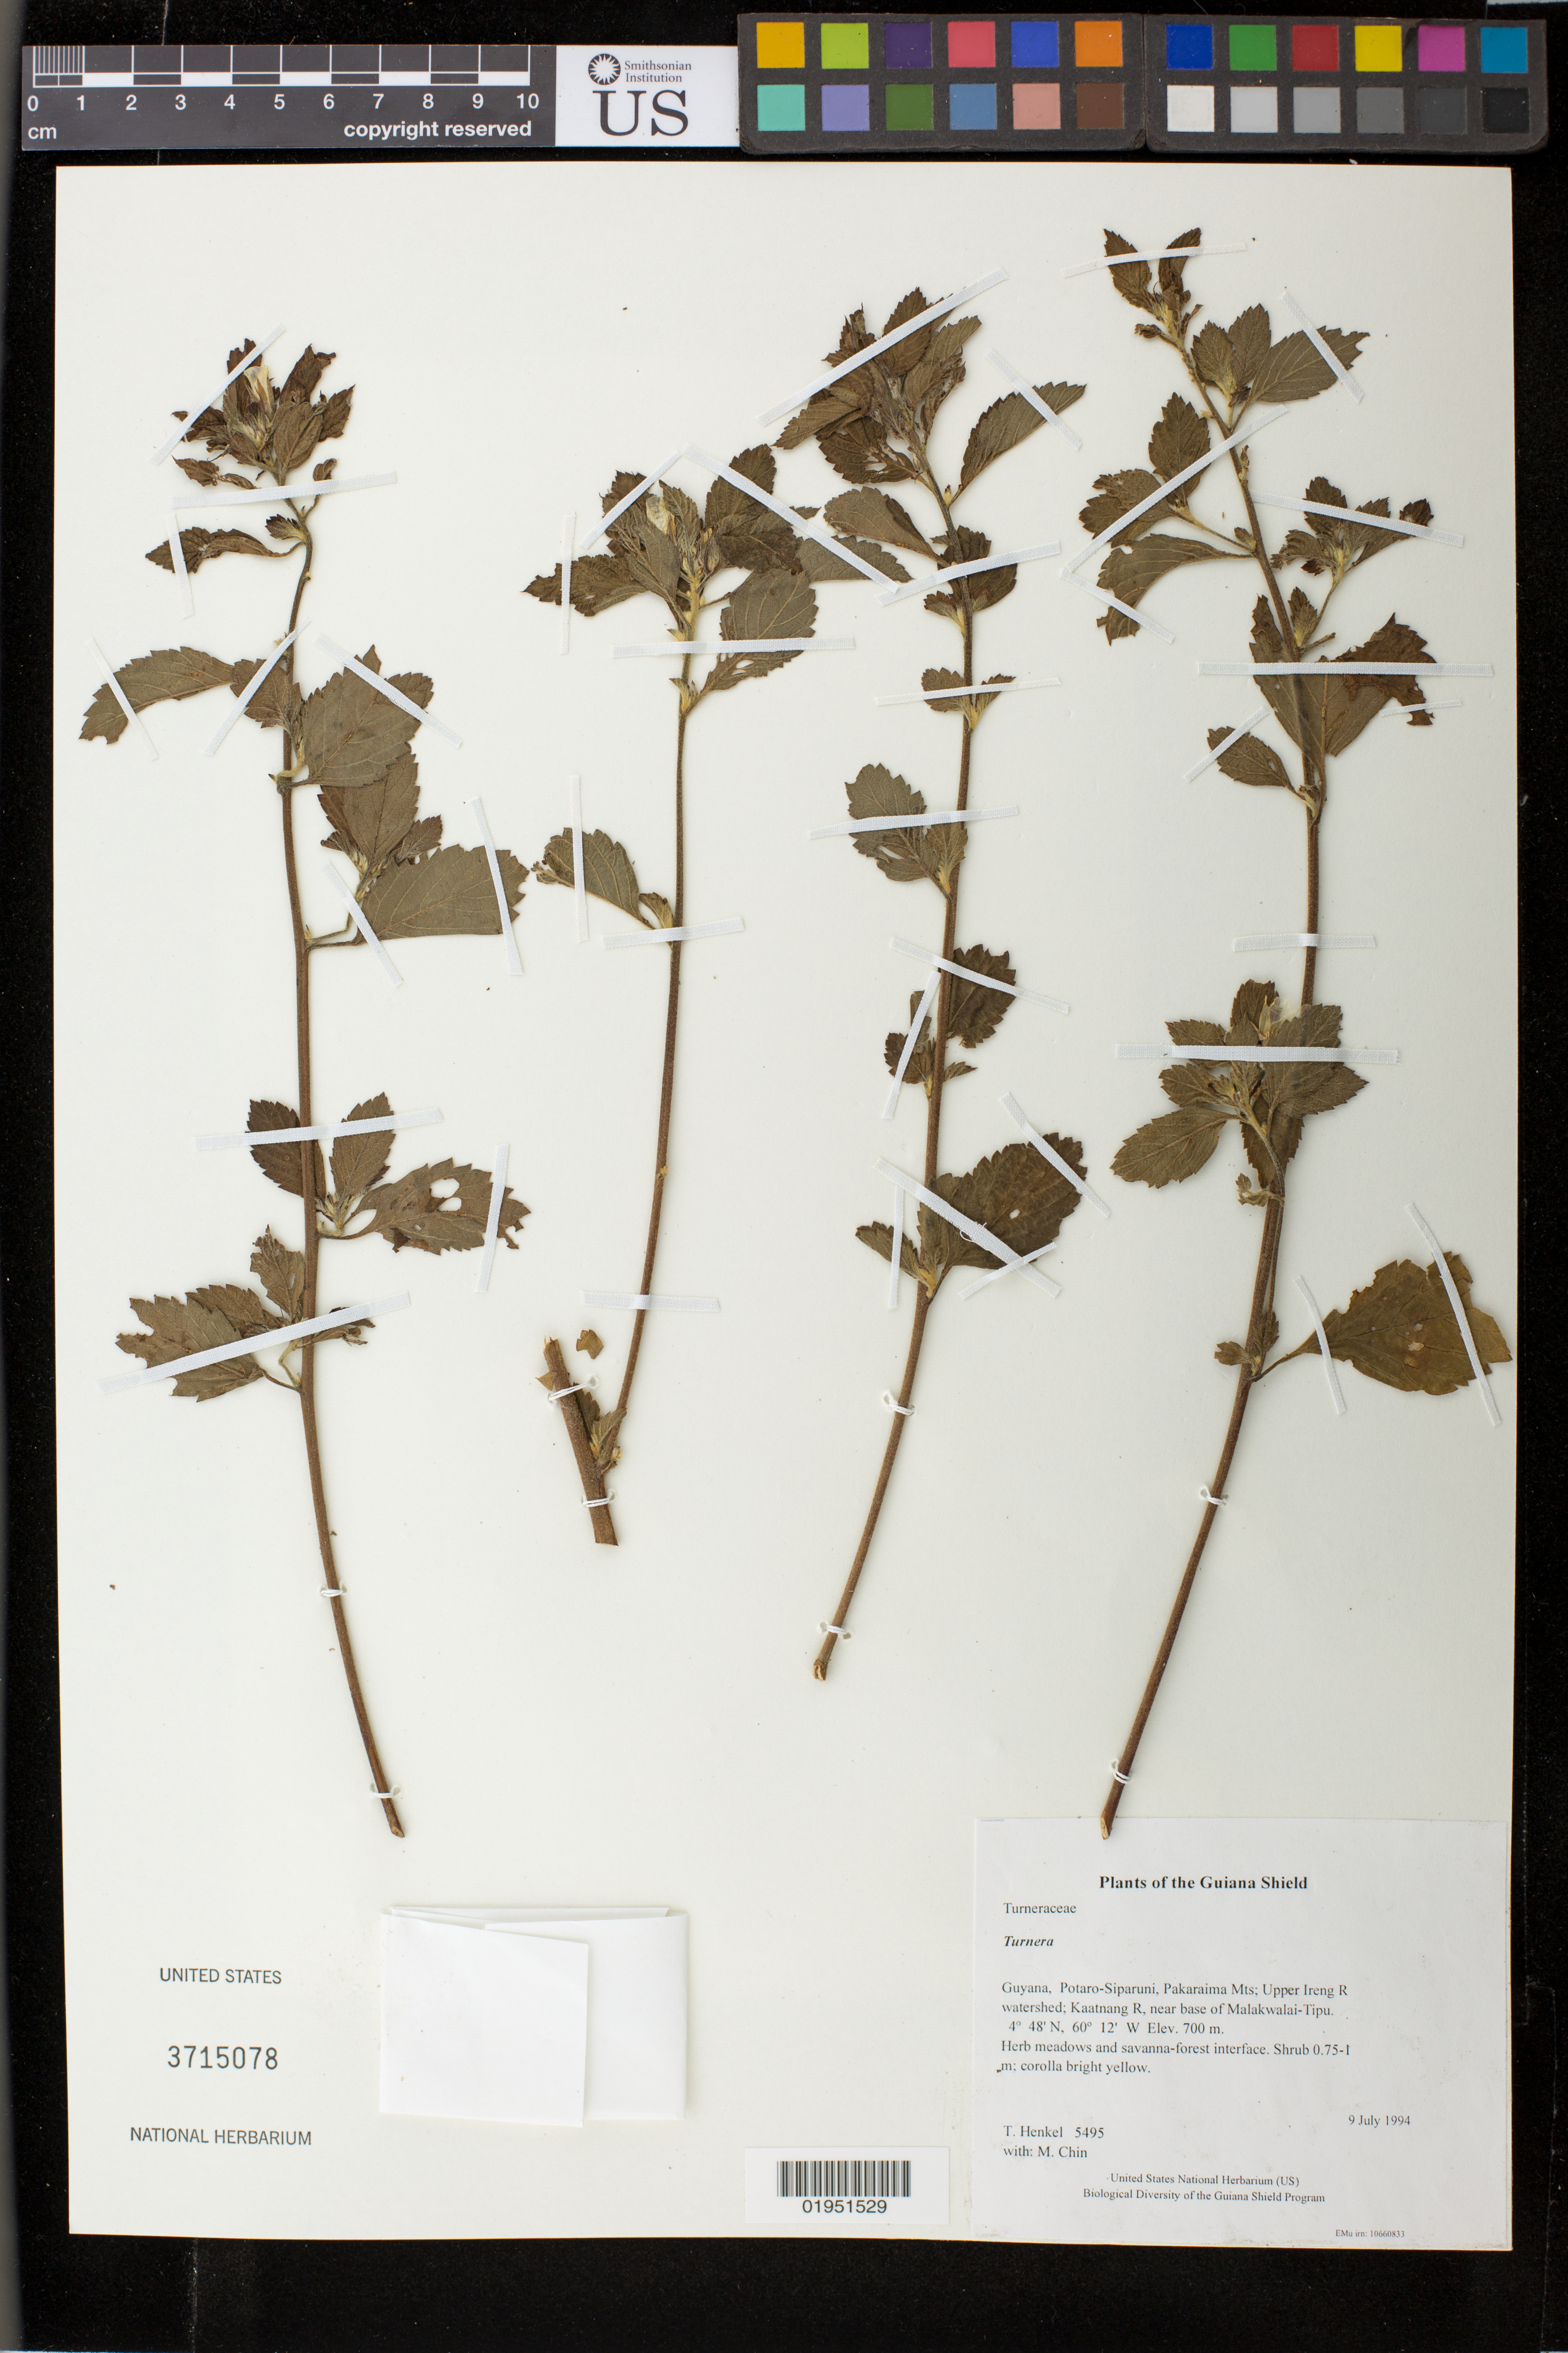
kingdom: Plantae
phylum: Tracheophyta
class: Magnoliopsida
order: Malpighiales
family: Turneraceae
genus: Turnera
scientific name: Turnera sp.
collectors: T. Henkel & M. Chin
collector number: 5495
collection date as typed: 9 July 1994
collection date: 1994-07-09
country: Guyana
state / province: Potaro-Siparuni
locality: Pakaraima Mts; Upper Ireng R watershed; Kaatnang R, near base of Malakwalai-Tipu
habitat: Herb meadows and savanna-forest interface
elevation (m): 700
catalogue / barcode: US 3715078